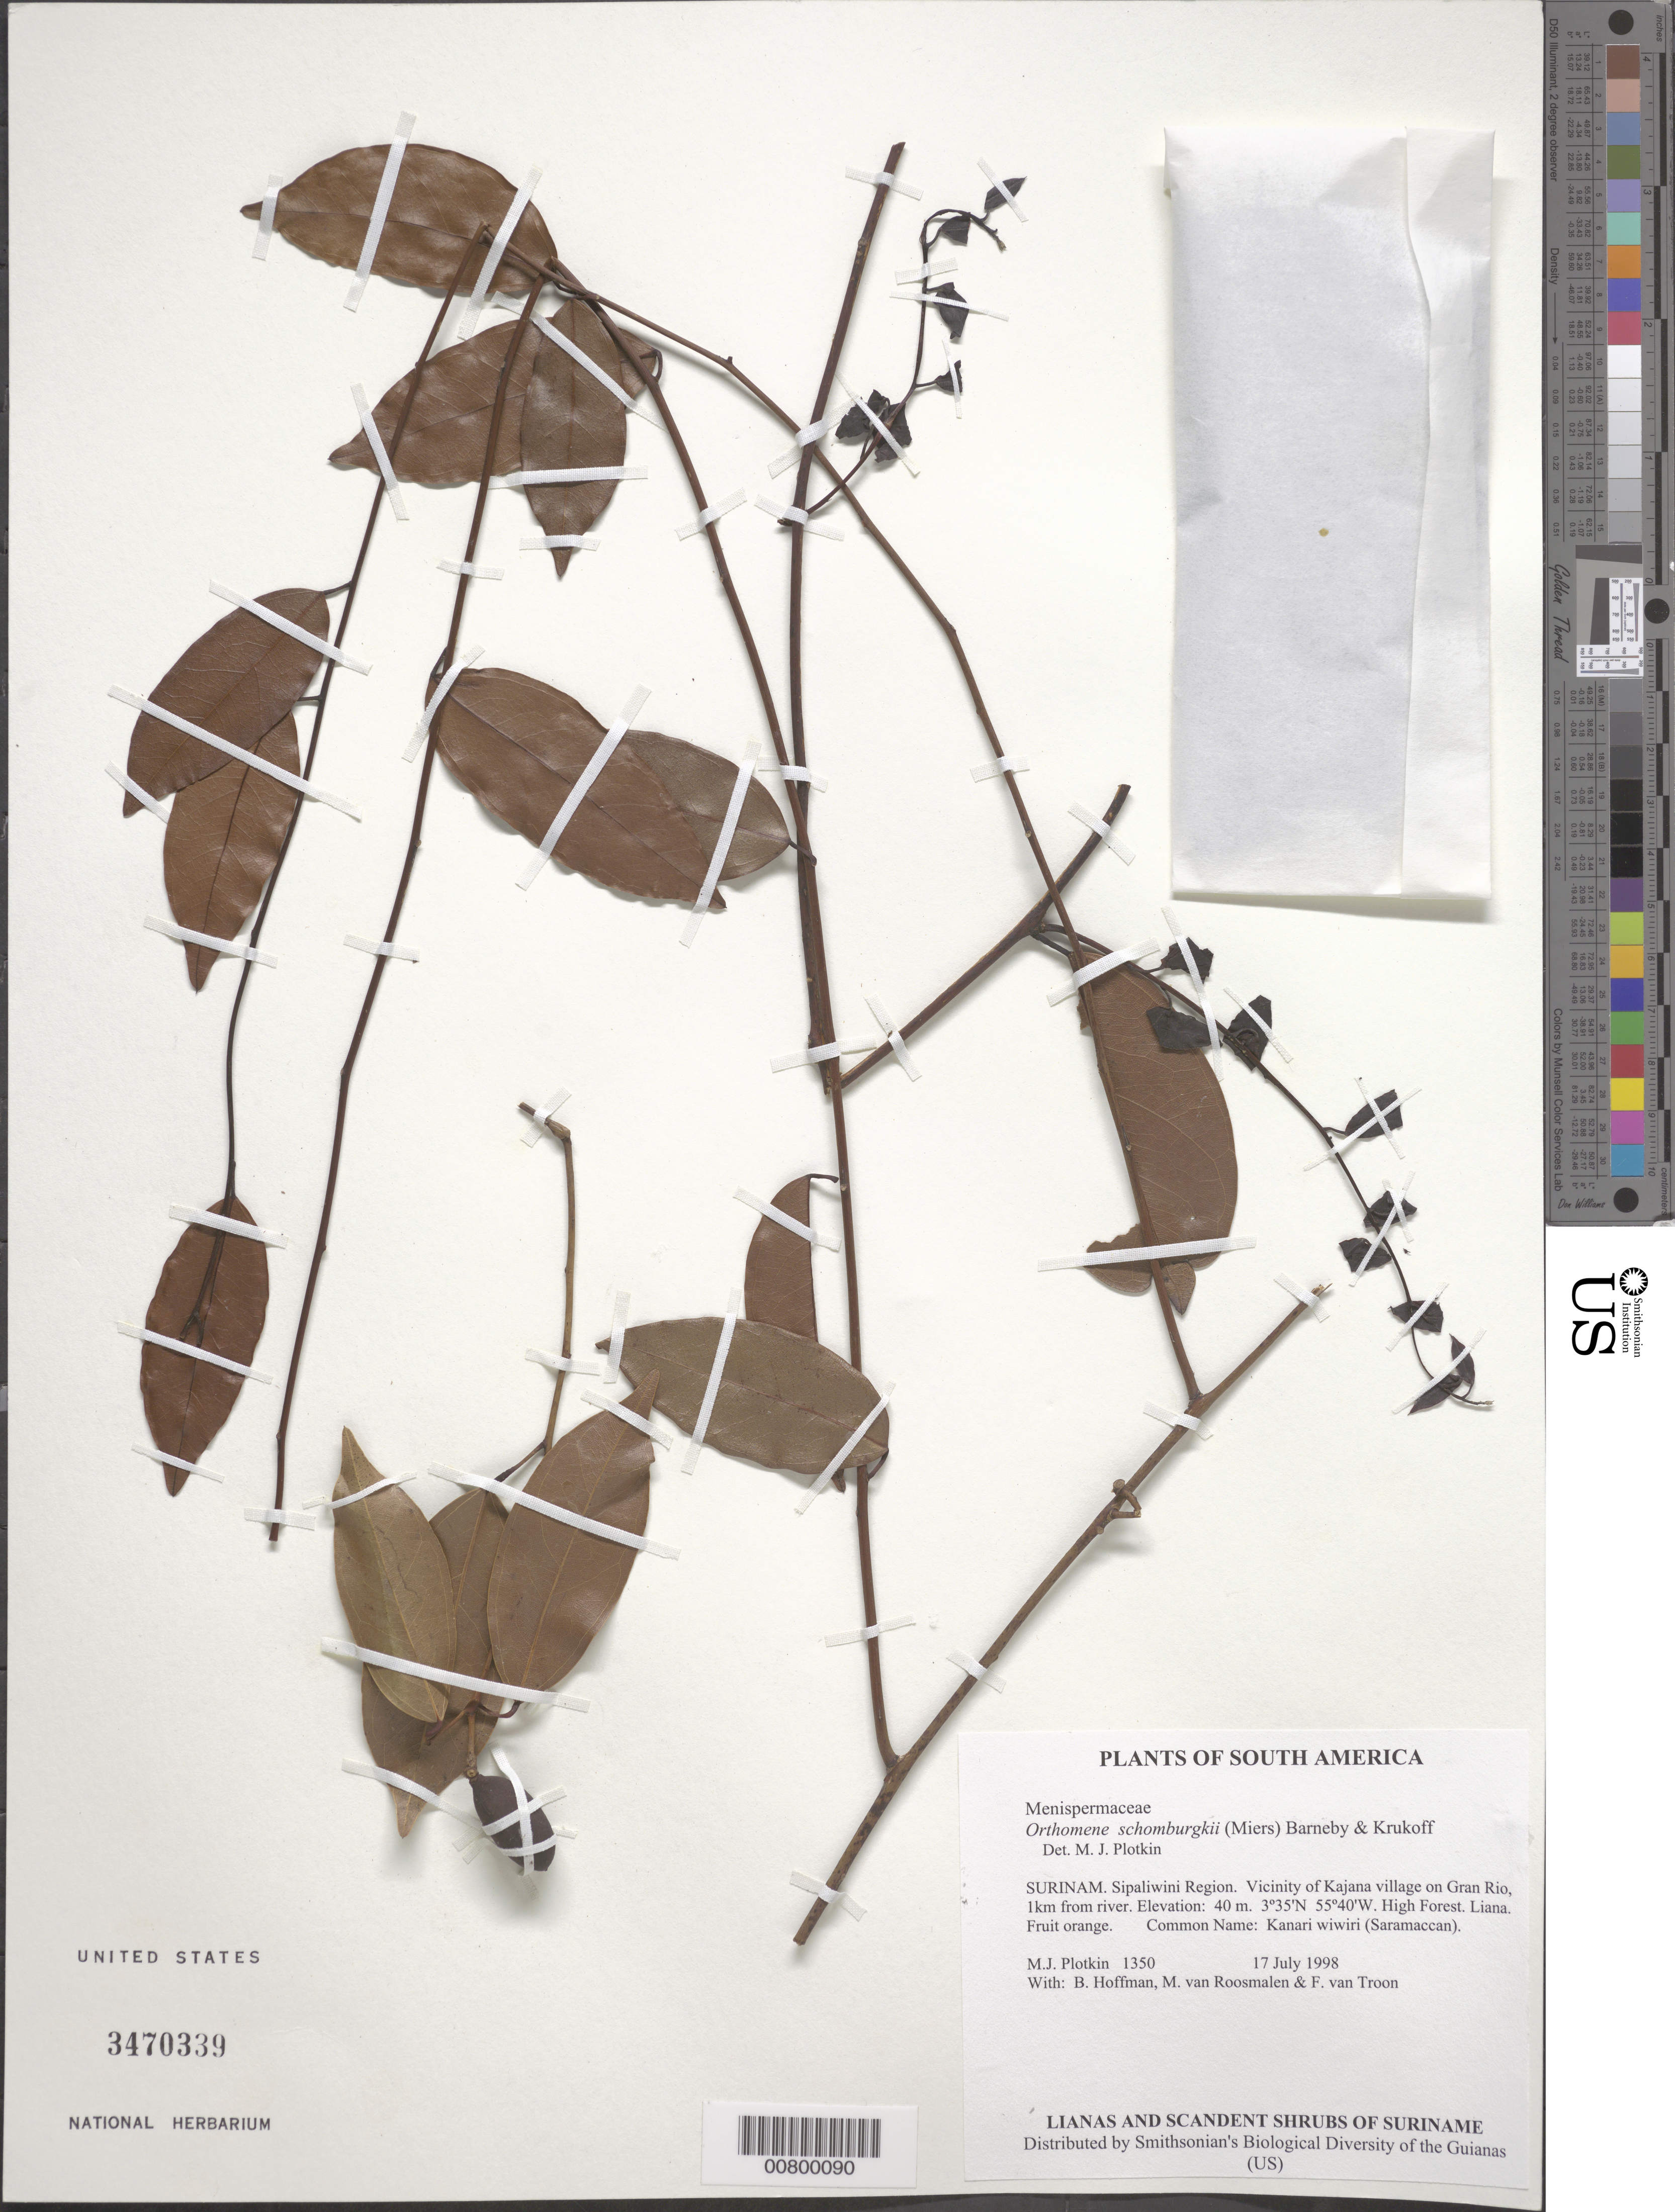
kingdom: Plantae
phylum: Tracheophyta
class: Magnoliopsida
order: Ranunculales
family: Menispermaceae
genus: Anomospermum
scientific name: Anomospermum schomburgkii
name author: Miers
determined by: Strong, Mark T., (BOT), Smithsonian Institution - National Museum of Natural History (UNITED STATES)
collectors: M. Plotkin, B. Hoffman, M. G. M. v. Roosmalen & F. Van Troon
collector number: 1350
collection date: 1998-07-17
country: Suriname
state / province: Sipaliwini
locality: Vicinity of Kajana village on Gran Rio, 1km from river.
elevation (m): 40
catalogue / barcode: US 3470339